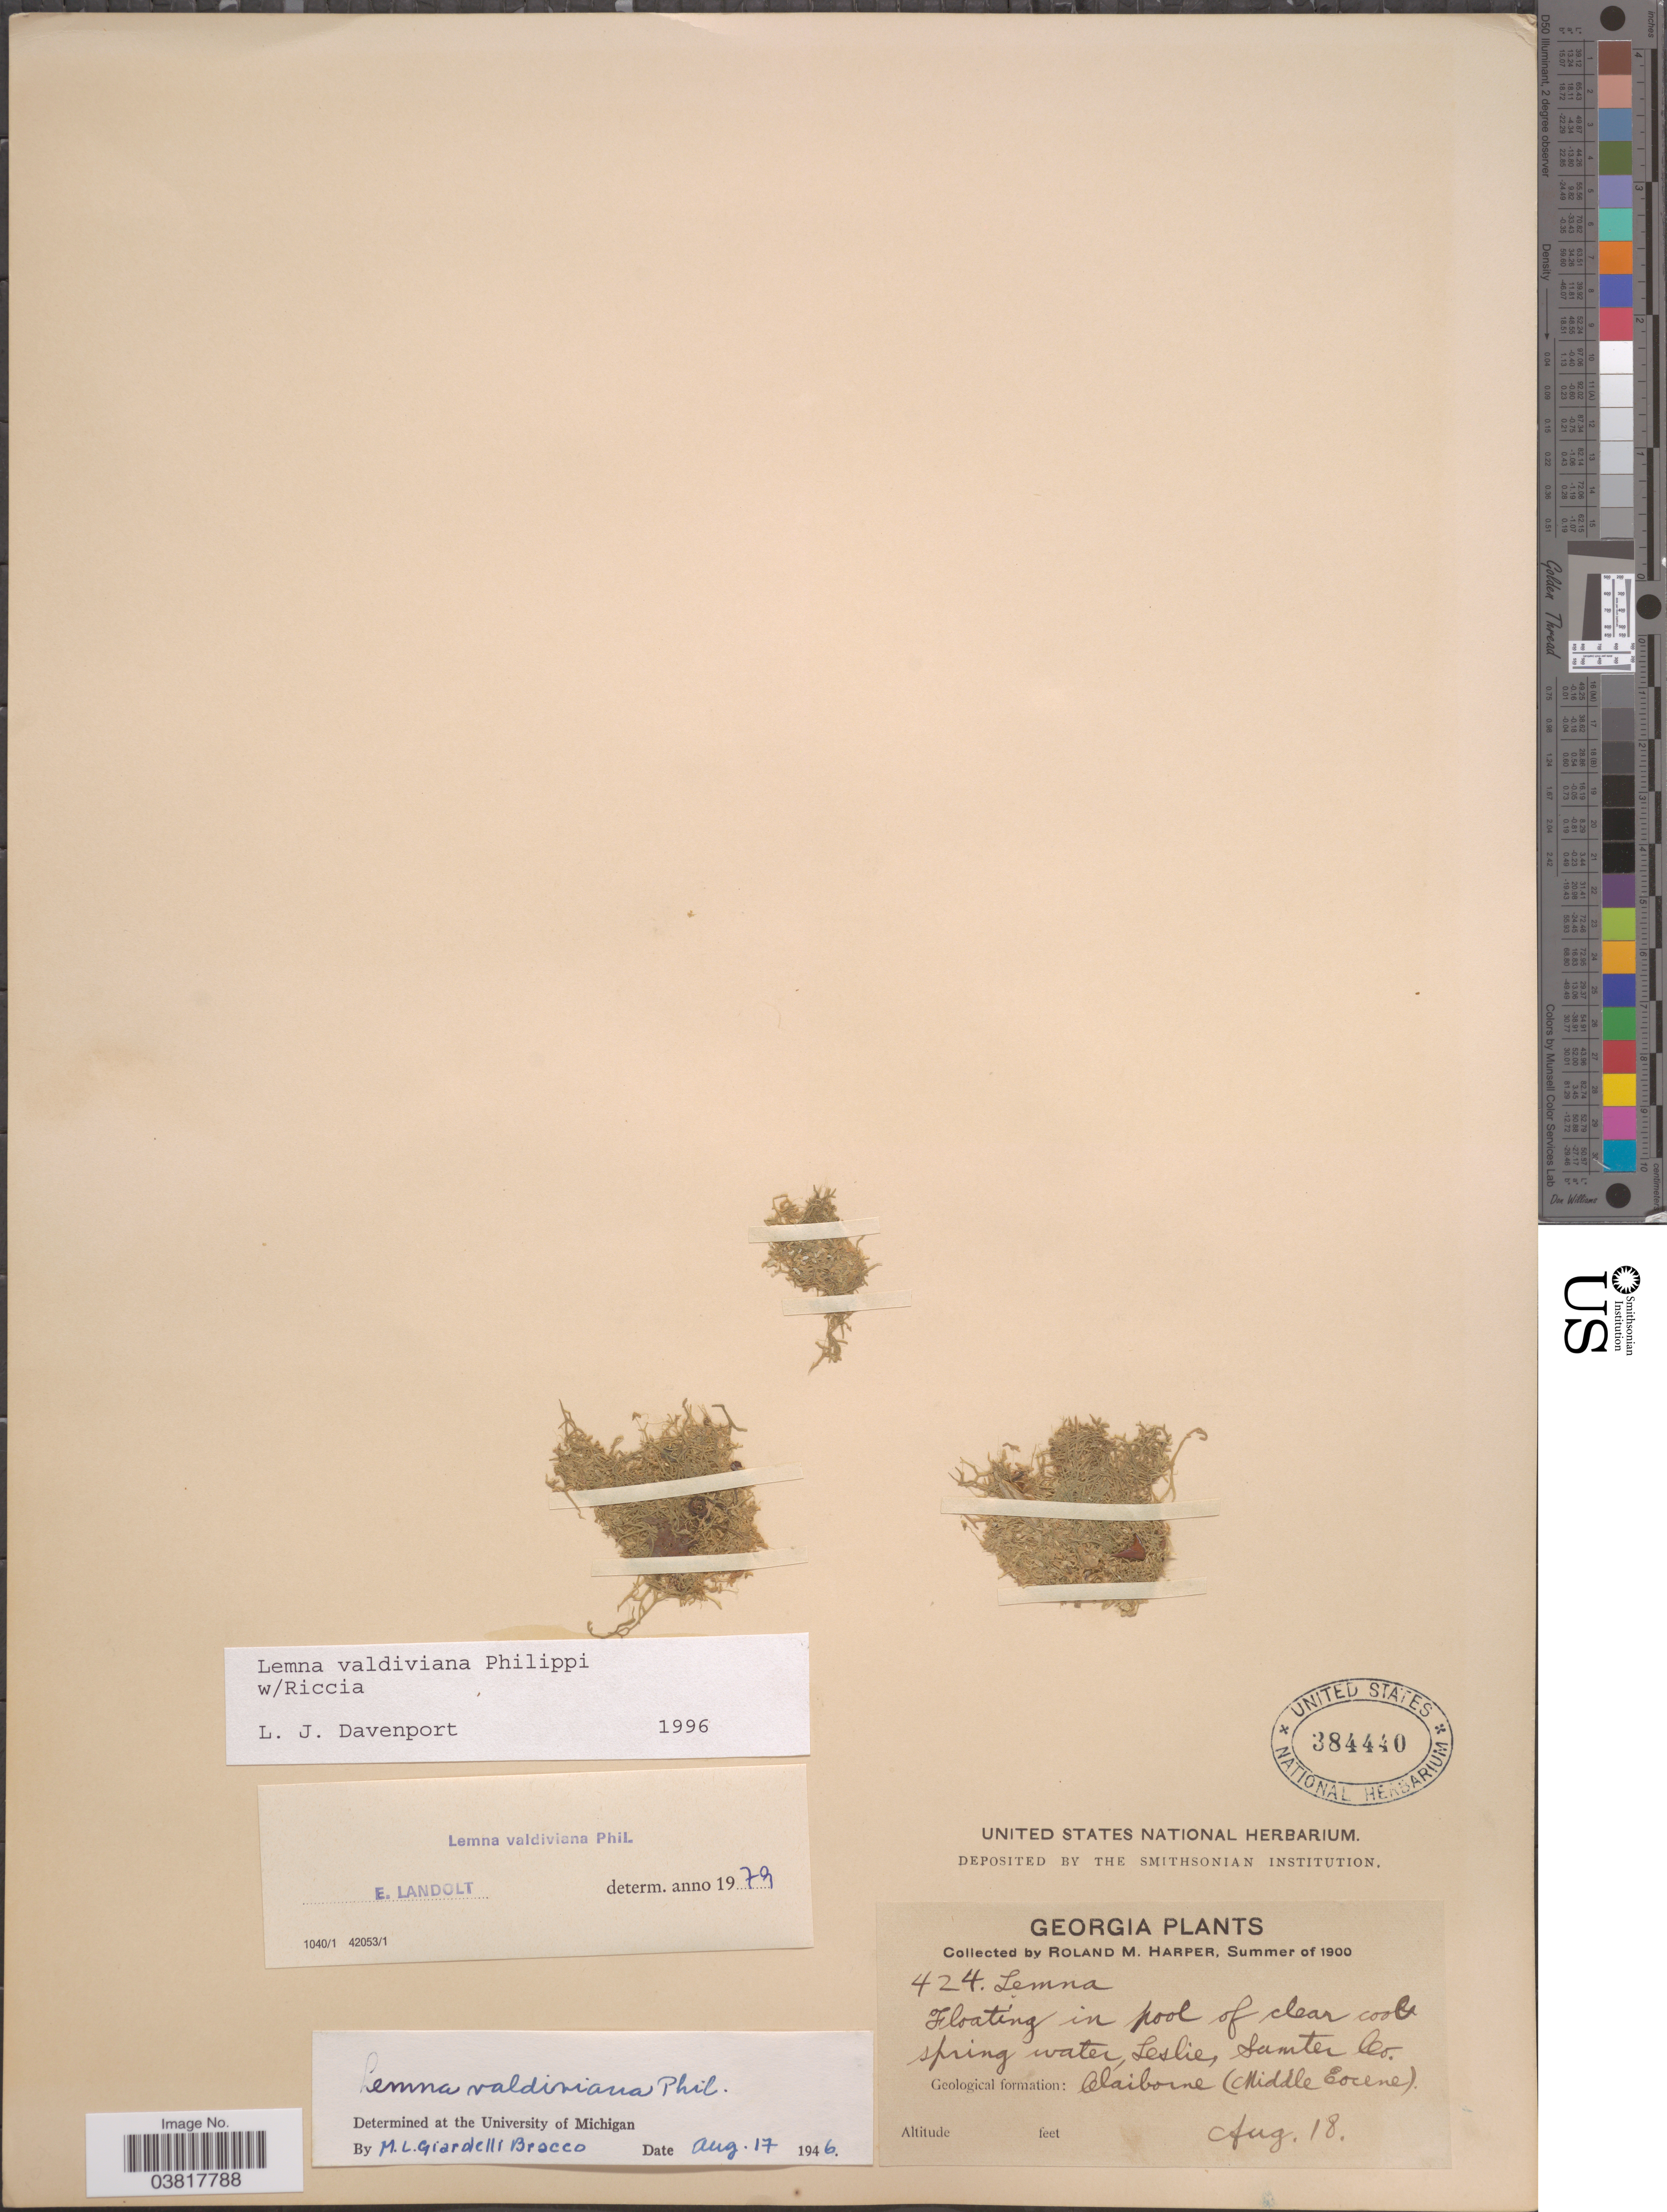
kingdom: Plantae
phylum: Tracheophyta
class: Liliopsida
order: Alismatales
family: Araceae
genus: Lemna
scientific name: Lemna valdiviana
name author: Phil.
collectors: R. M. Harper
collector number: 424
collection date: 1900-08-18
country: United States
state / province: Georgia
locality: Leslie, Sumter Co. Geological formation: Claiborne (Middle Eocene).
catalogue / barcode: US 384440